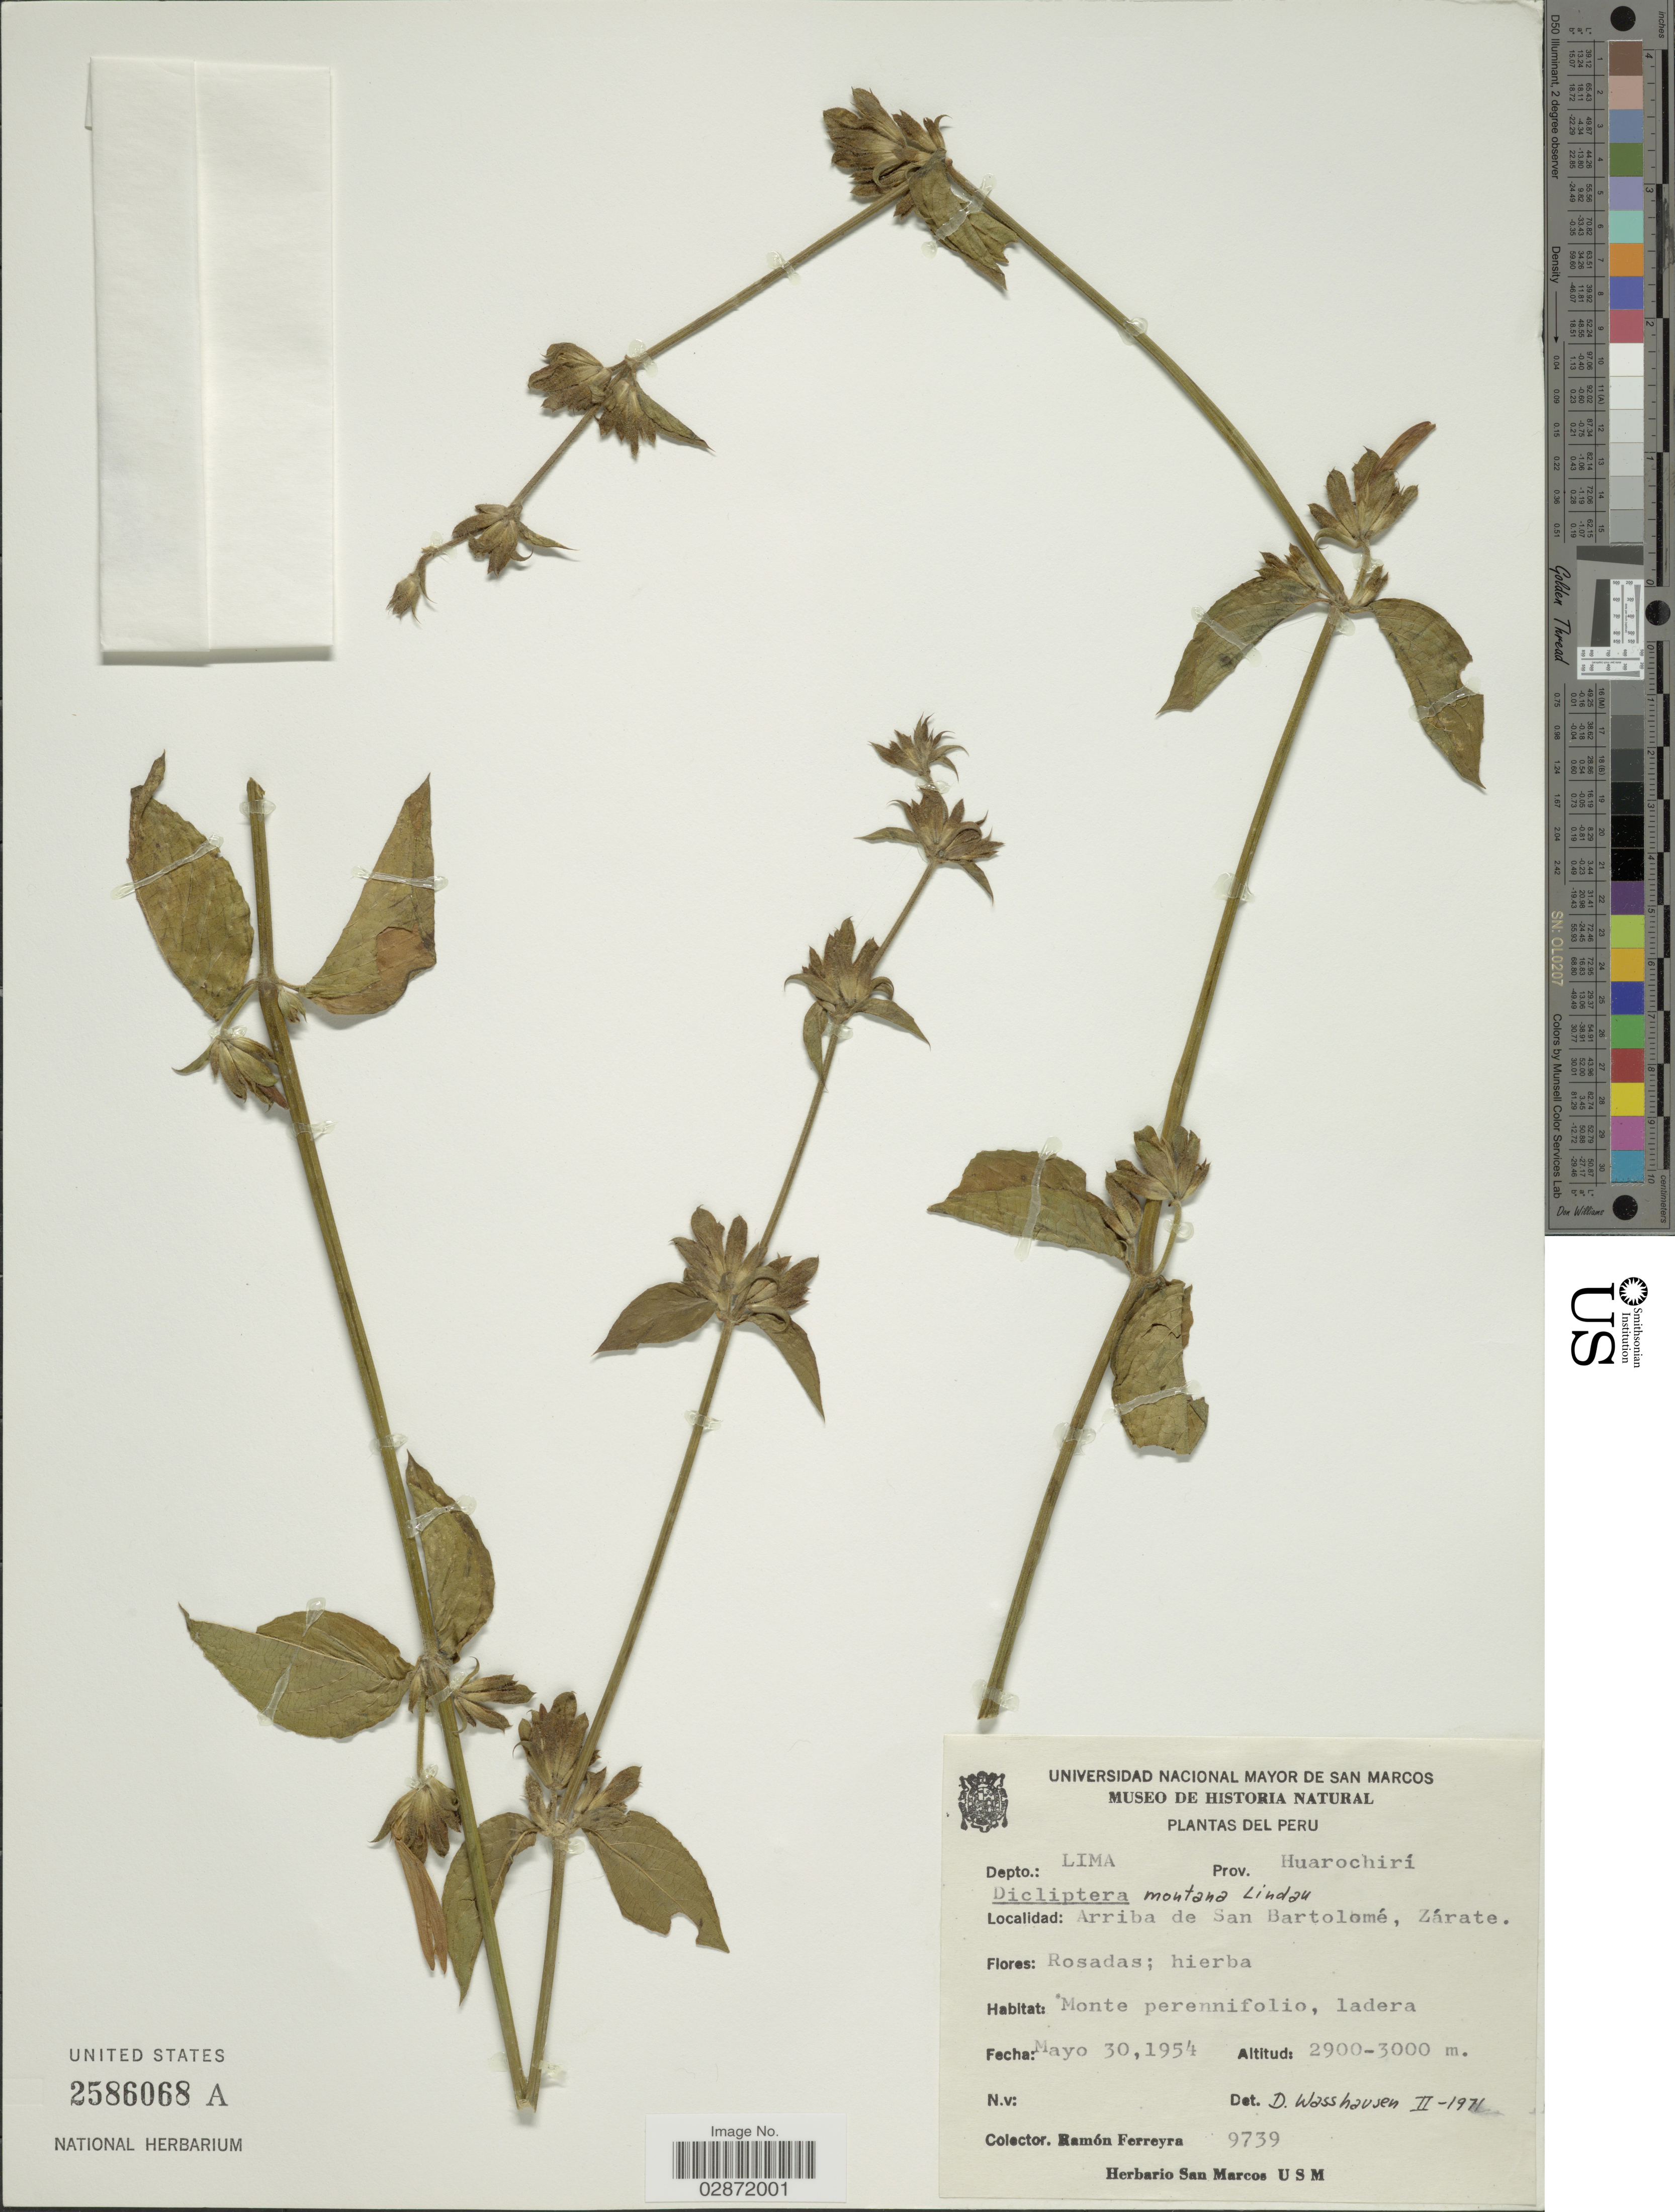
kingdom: Plantae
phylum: Tracheophyta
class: Magnoliopsida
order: Lamiales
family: Acanthaceae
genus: Dicliptera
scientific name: Dicliptera montana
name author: Lindau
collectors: R. A. Ferreyra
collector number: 9739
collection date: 1954-05-30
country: Peru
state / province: Lima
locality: Depto.: Lima. Prov. Huarochirí. Arriba de San Bartolomé, Zárate.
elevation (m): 2900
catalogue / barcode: US 2586068A